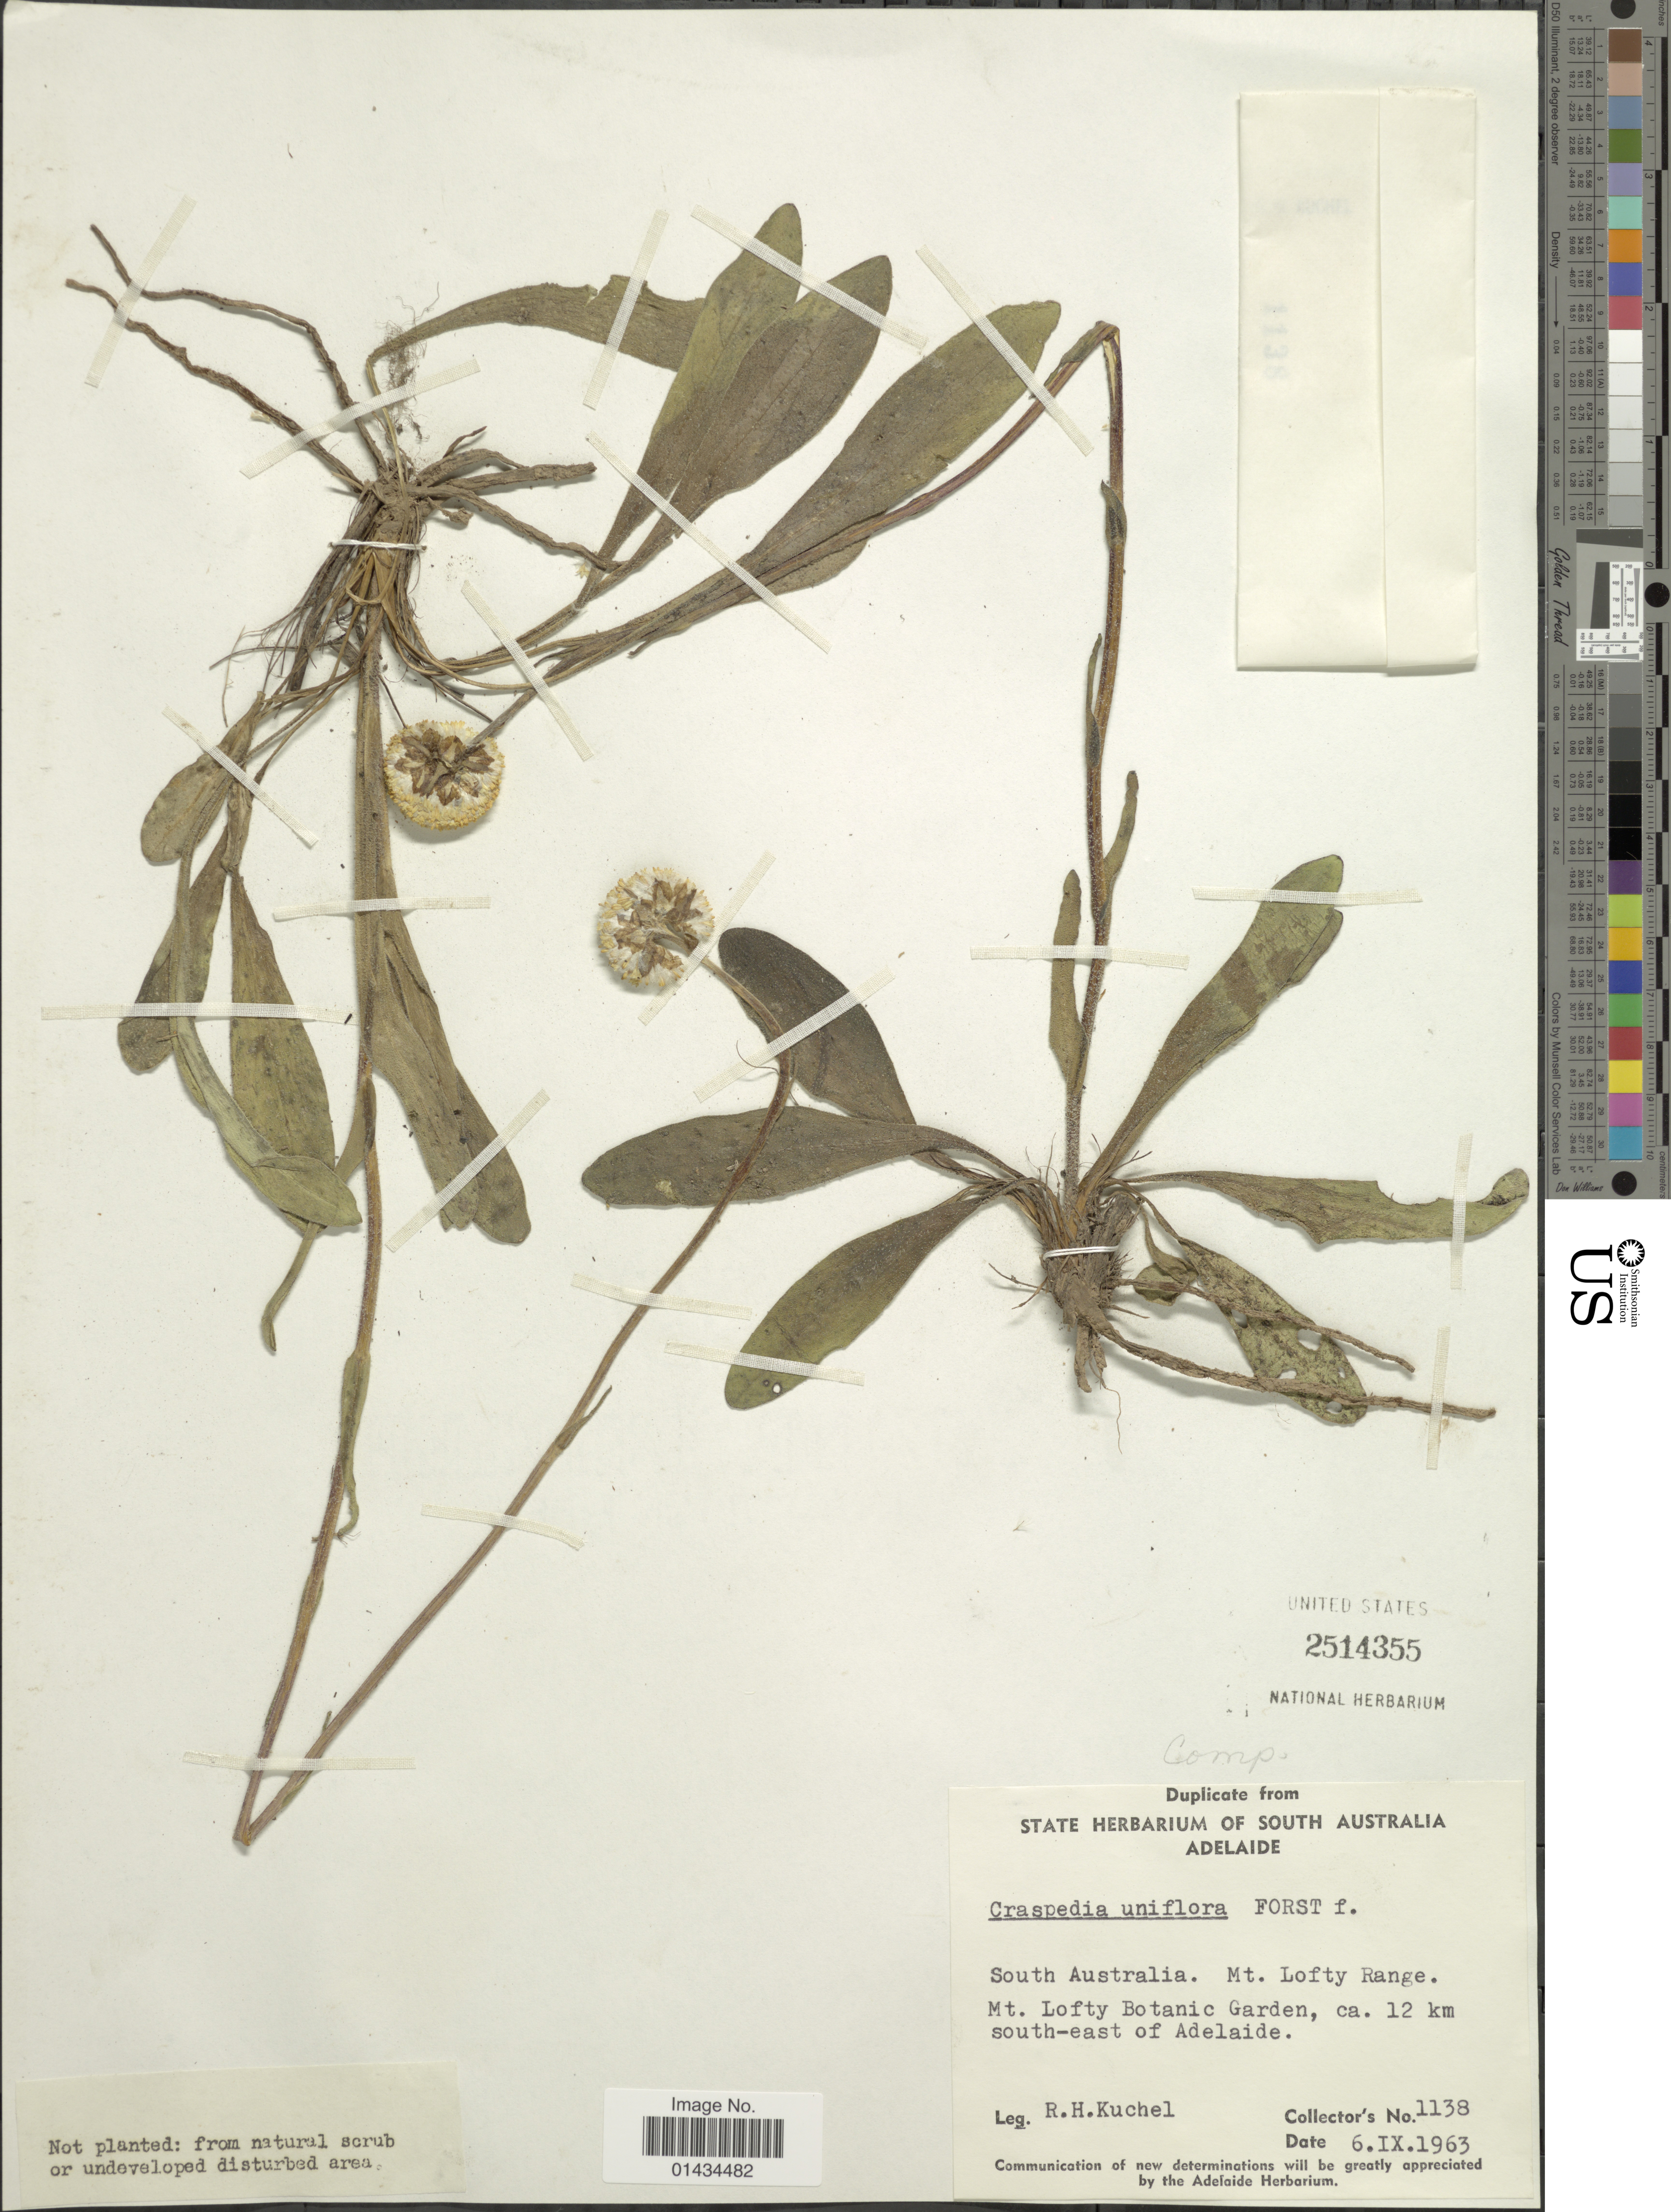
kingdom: Plantae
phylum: Tracheophyta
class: Magnoliopsida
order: Asterales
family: Asteraceae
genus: Craspedia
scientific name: Craspedia uniflora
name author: G. Forst.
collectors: R. Kuchel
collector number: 1138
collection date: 1963-09-06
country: Australia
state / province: South Australia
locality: Mt. Lofty Range, Mt. Lofty Botanic Garden, ca. 12 km south-east of Adelaide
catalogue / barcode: US 2514355